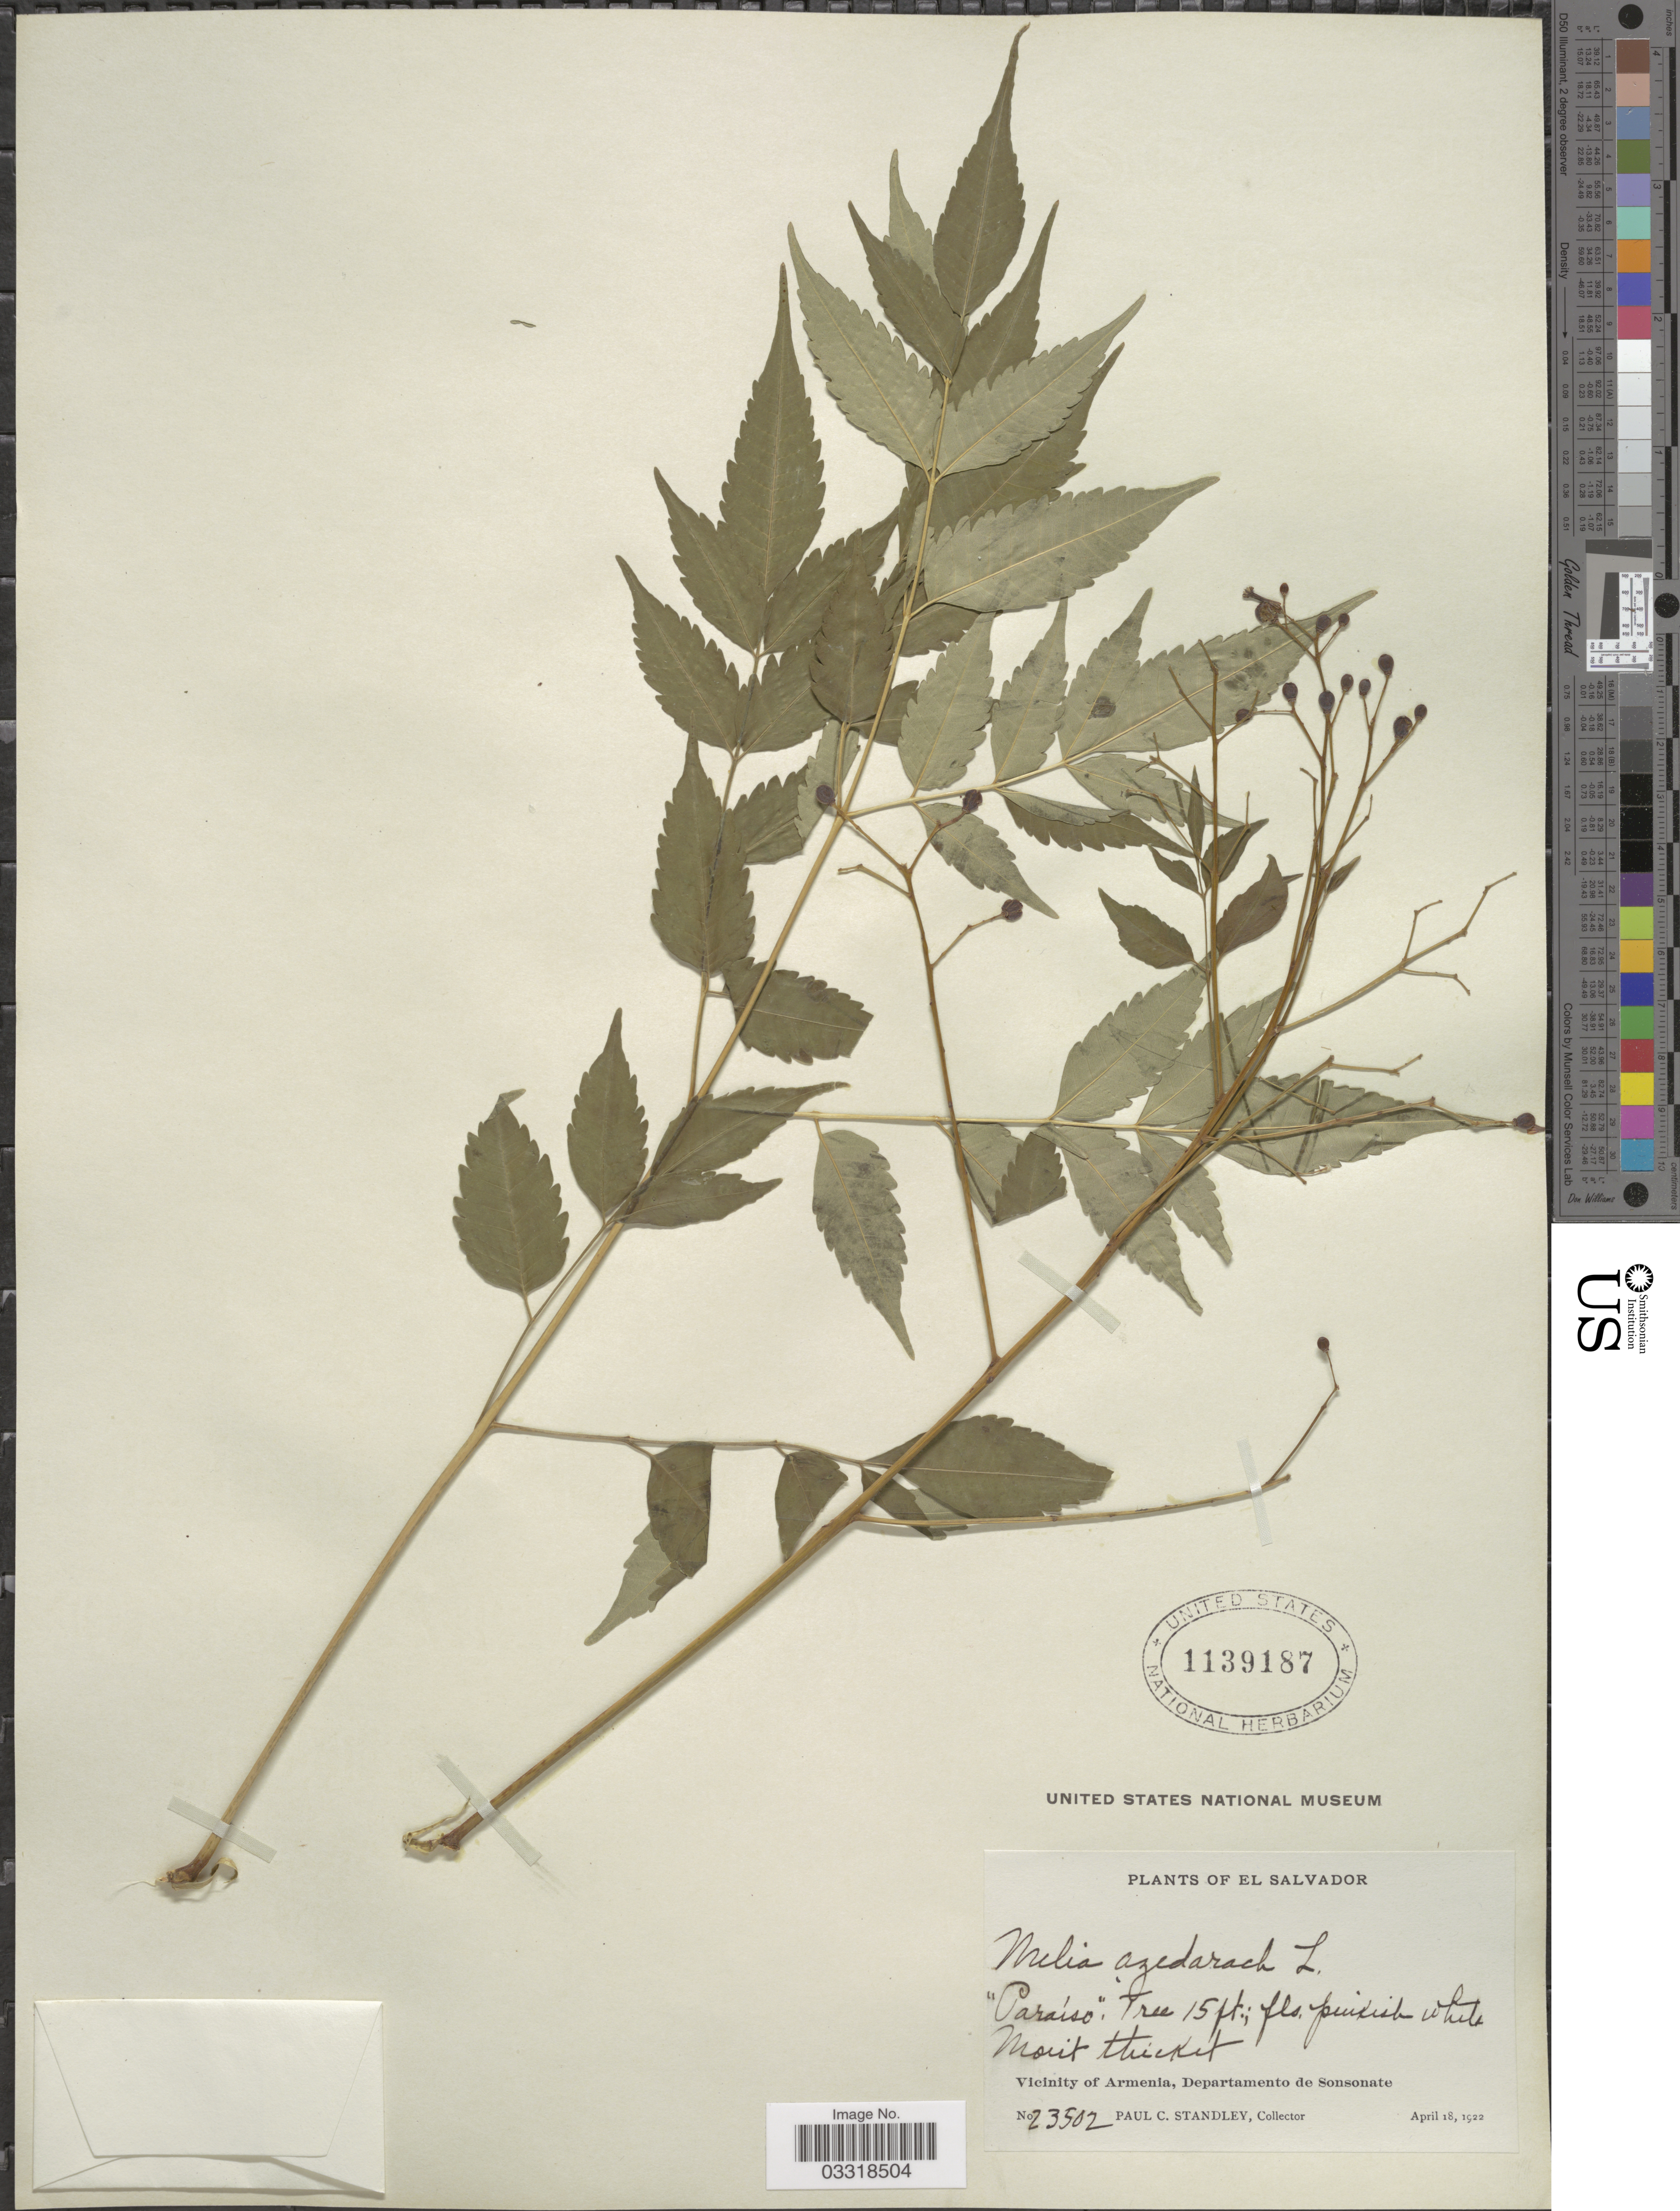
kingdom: Plantae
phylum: Tracheophyta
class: Magnoliopsida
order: Sapindales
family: Meliaceae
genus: Melia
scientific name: Melia azedarach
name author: L.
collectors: P. C. Standley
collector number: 23502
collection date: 1922-04-18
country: El Salvador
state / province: Sonsonate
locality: Vicinity of Armenia, Departamento de Sonsonate.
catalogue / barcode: US 1139187